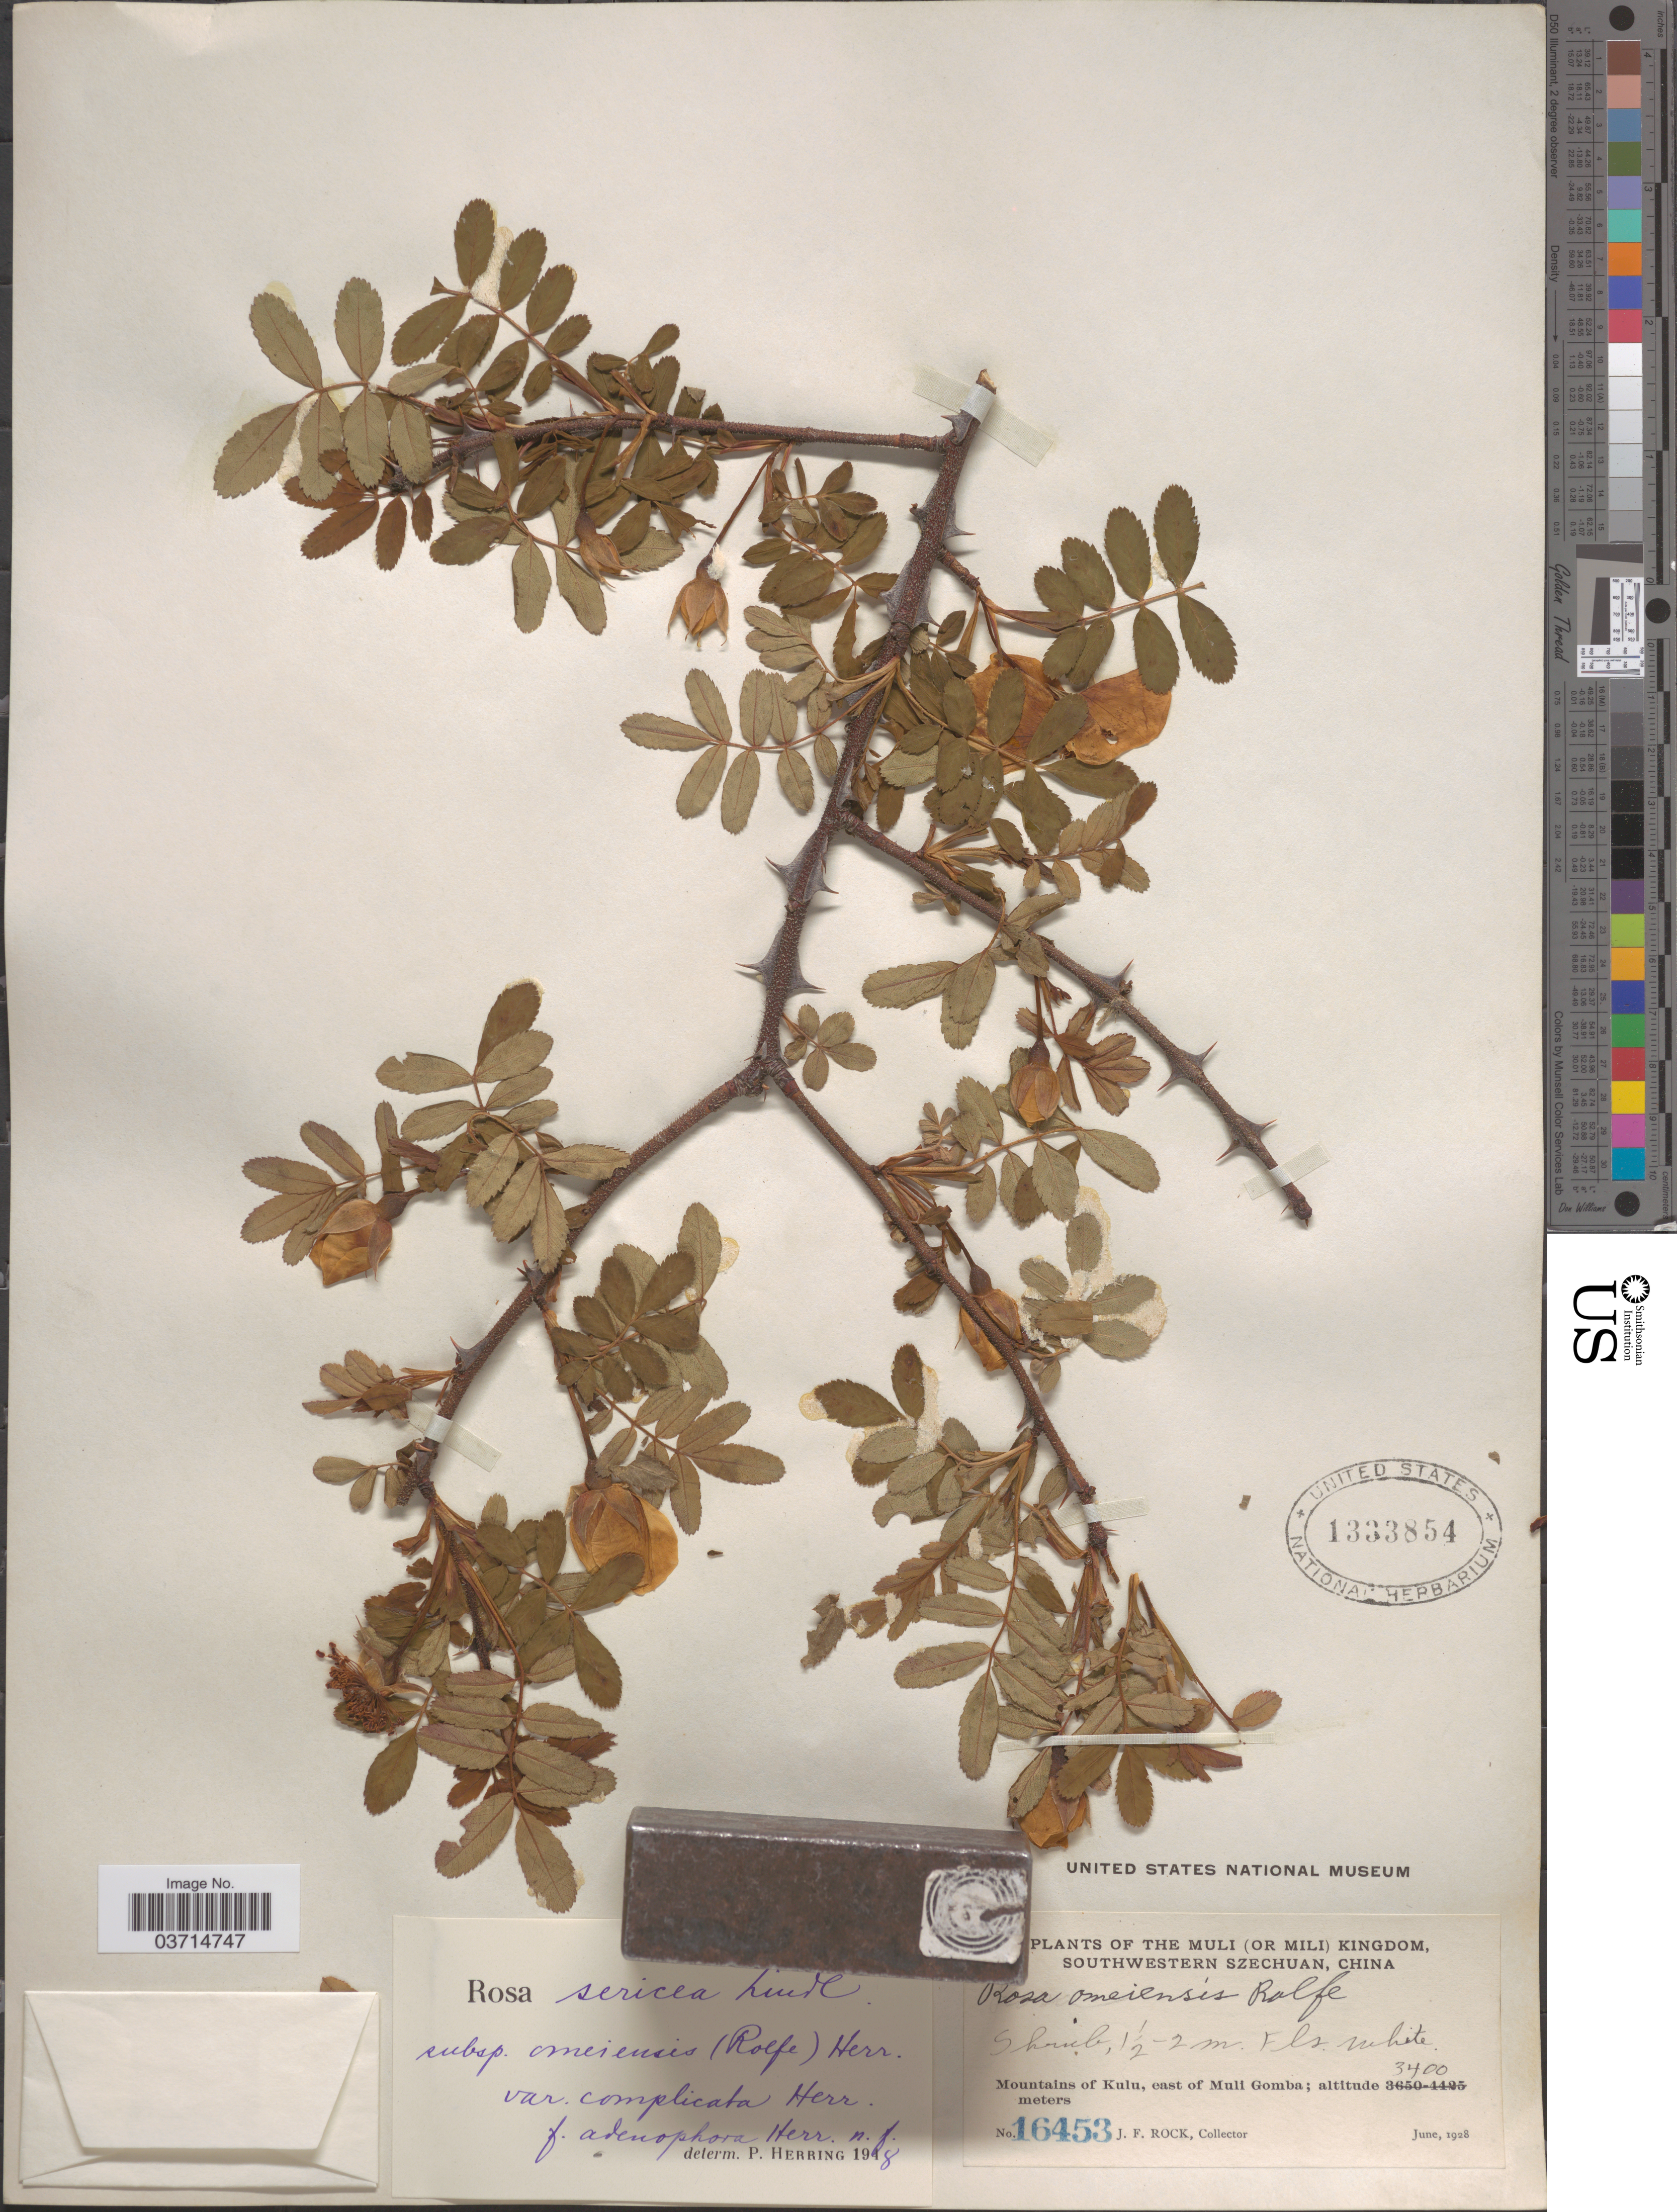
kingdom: Plantae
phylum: Tracheophyta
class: Magnoliopsida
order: Rosales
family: Rosaceae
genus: Rosa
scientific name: Rosa omeiensis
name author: Rolfe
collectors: J. Rock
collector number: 16453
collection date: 1928-06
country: China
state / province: Sichuan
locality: Muli (or Mili) Kingdom. Southwestern Szechuan. Mountains of Kulu, east of Muli Gomba.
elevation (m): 3400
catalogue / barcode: US 1333854